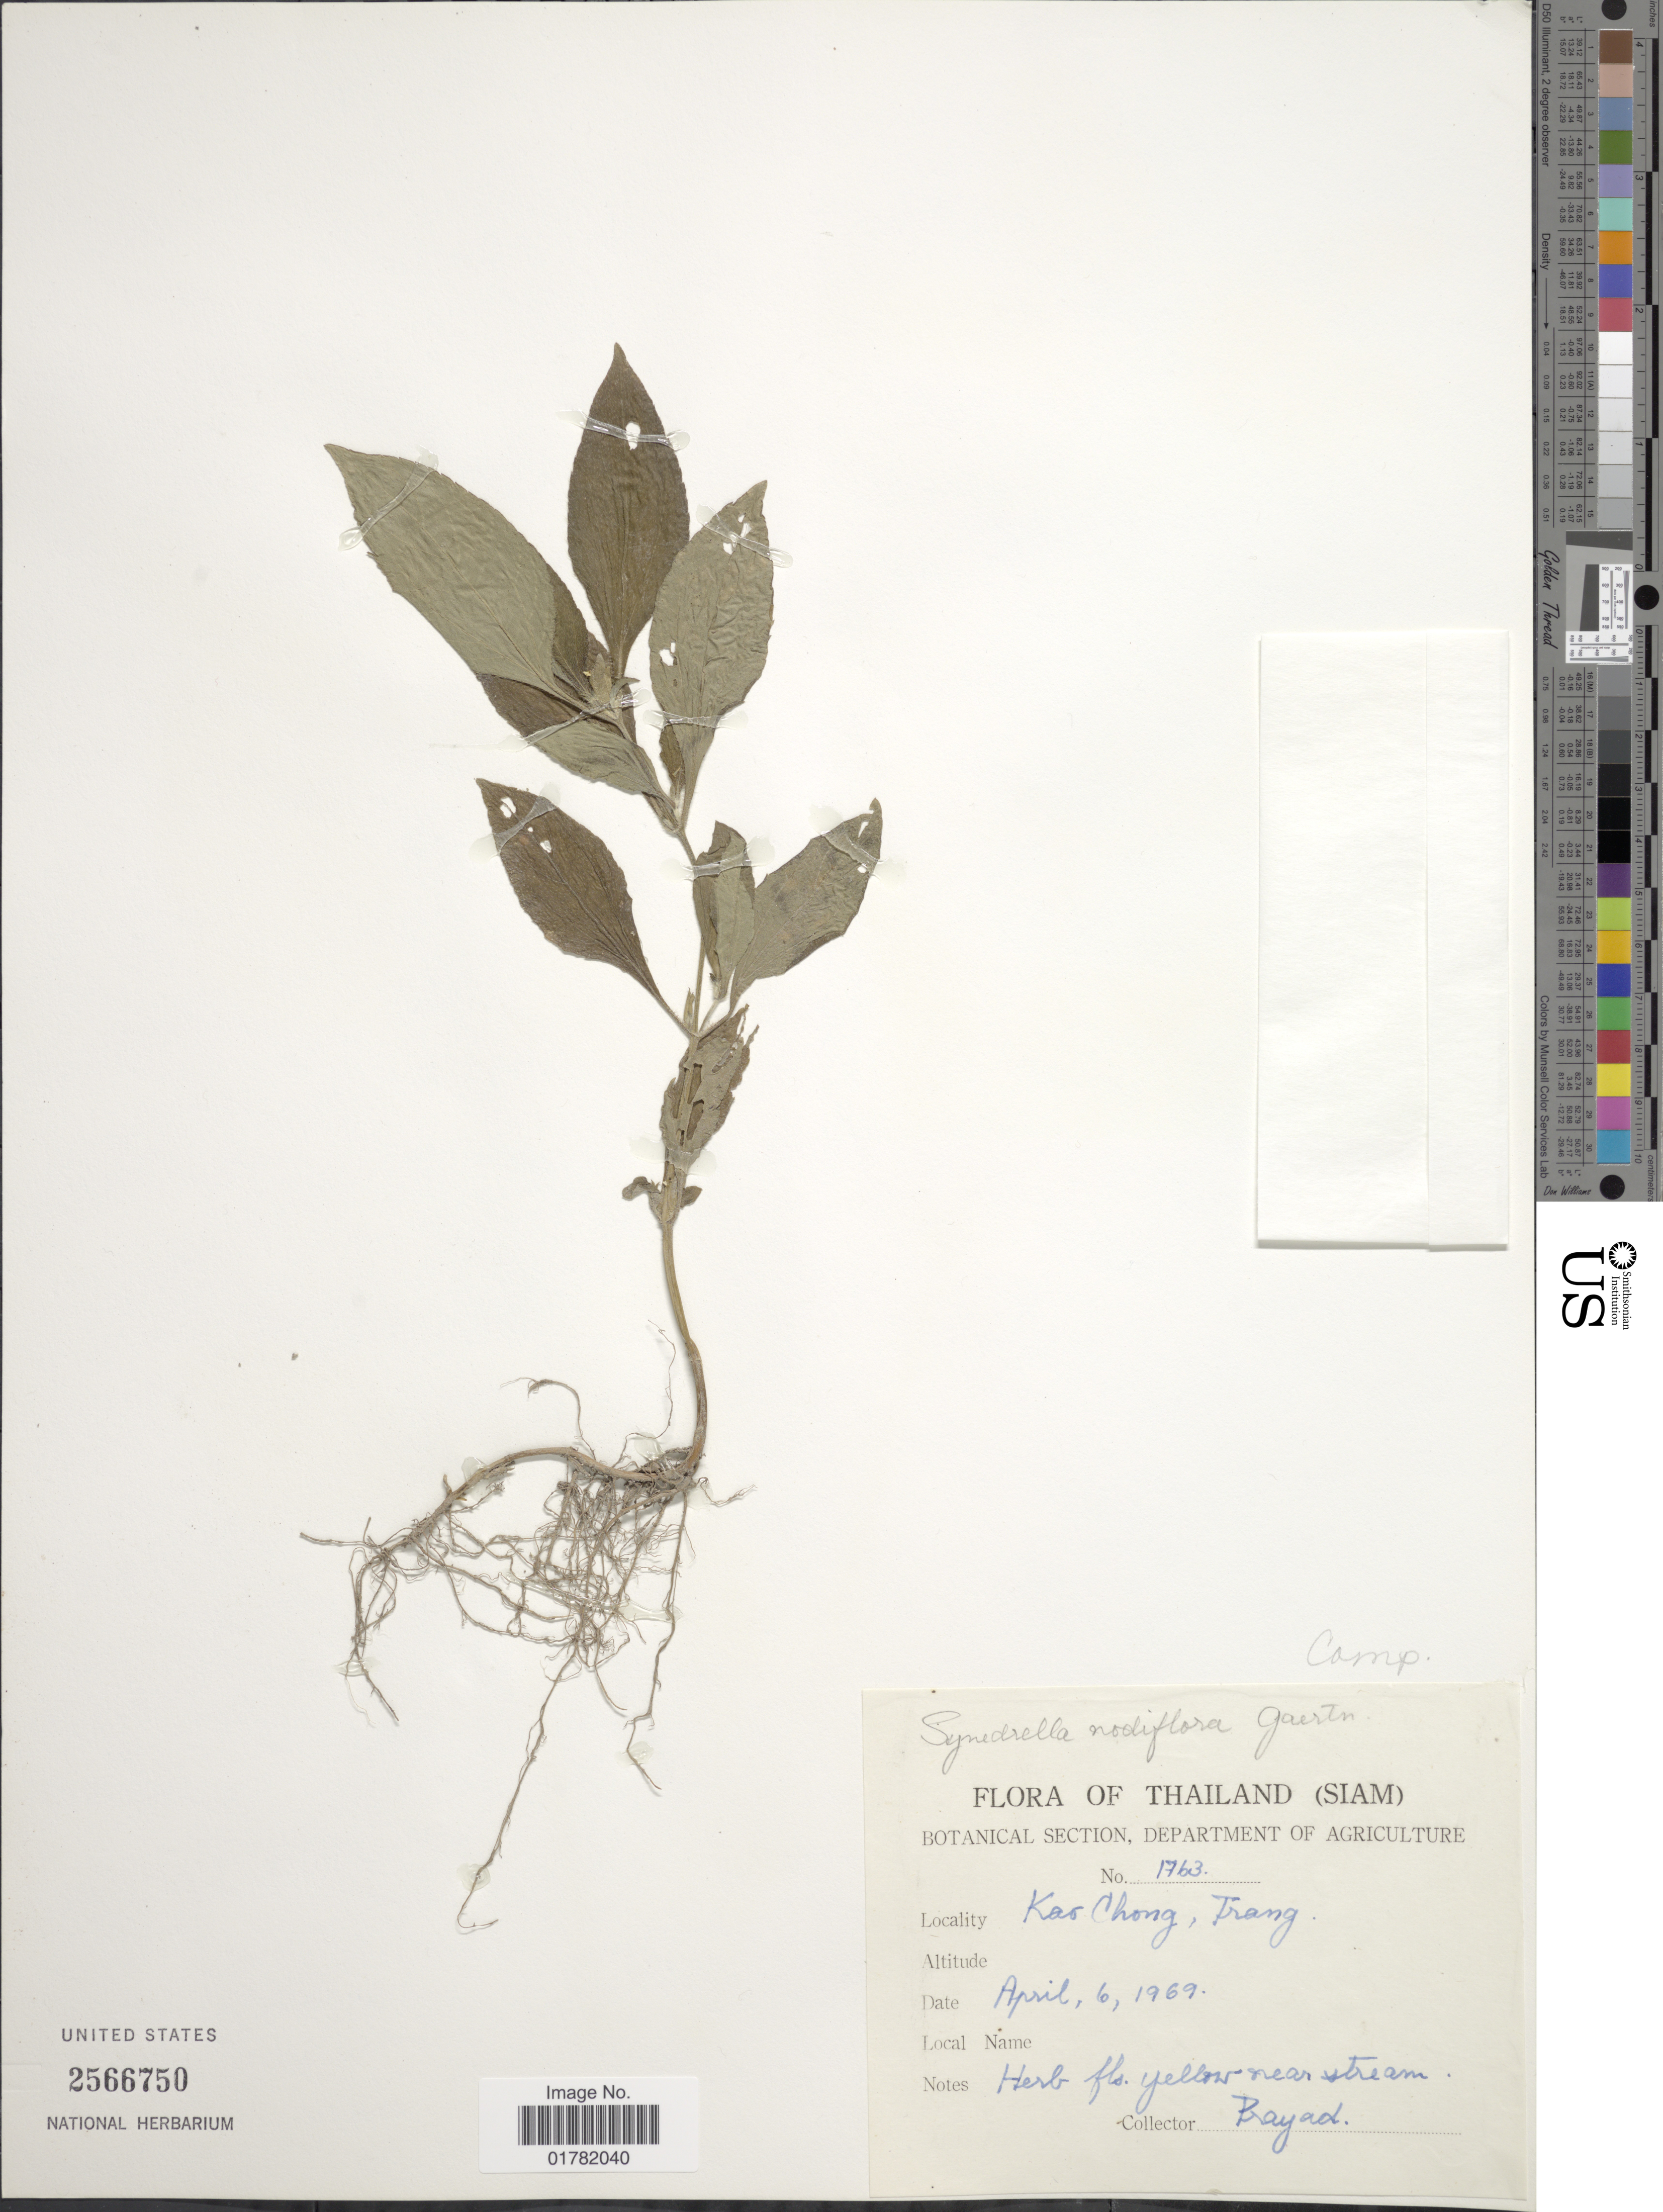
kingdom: Plantae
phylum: Tracheophyta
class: Magnoliopsida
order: Asterales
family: Asteraceae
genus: Synedrella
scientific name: Synedrella nodiflora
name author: (L.) Gaertn.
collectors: Prayad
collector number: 1763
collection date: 1969-04-06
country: Thailand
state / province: Trang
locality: (Siam) Kao Chong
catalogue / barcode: US 2566750